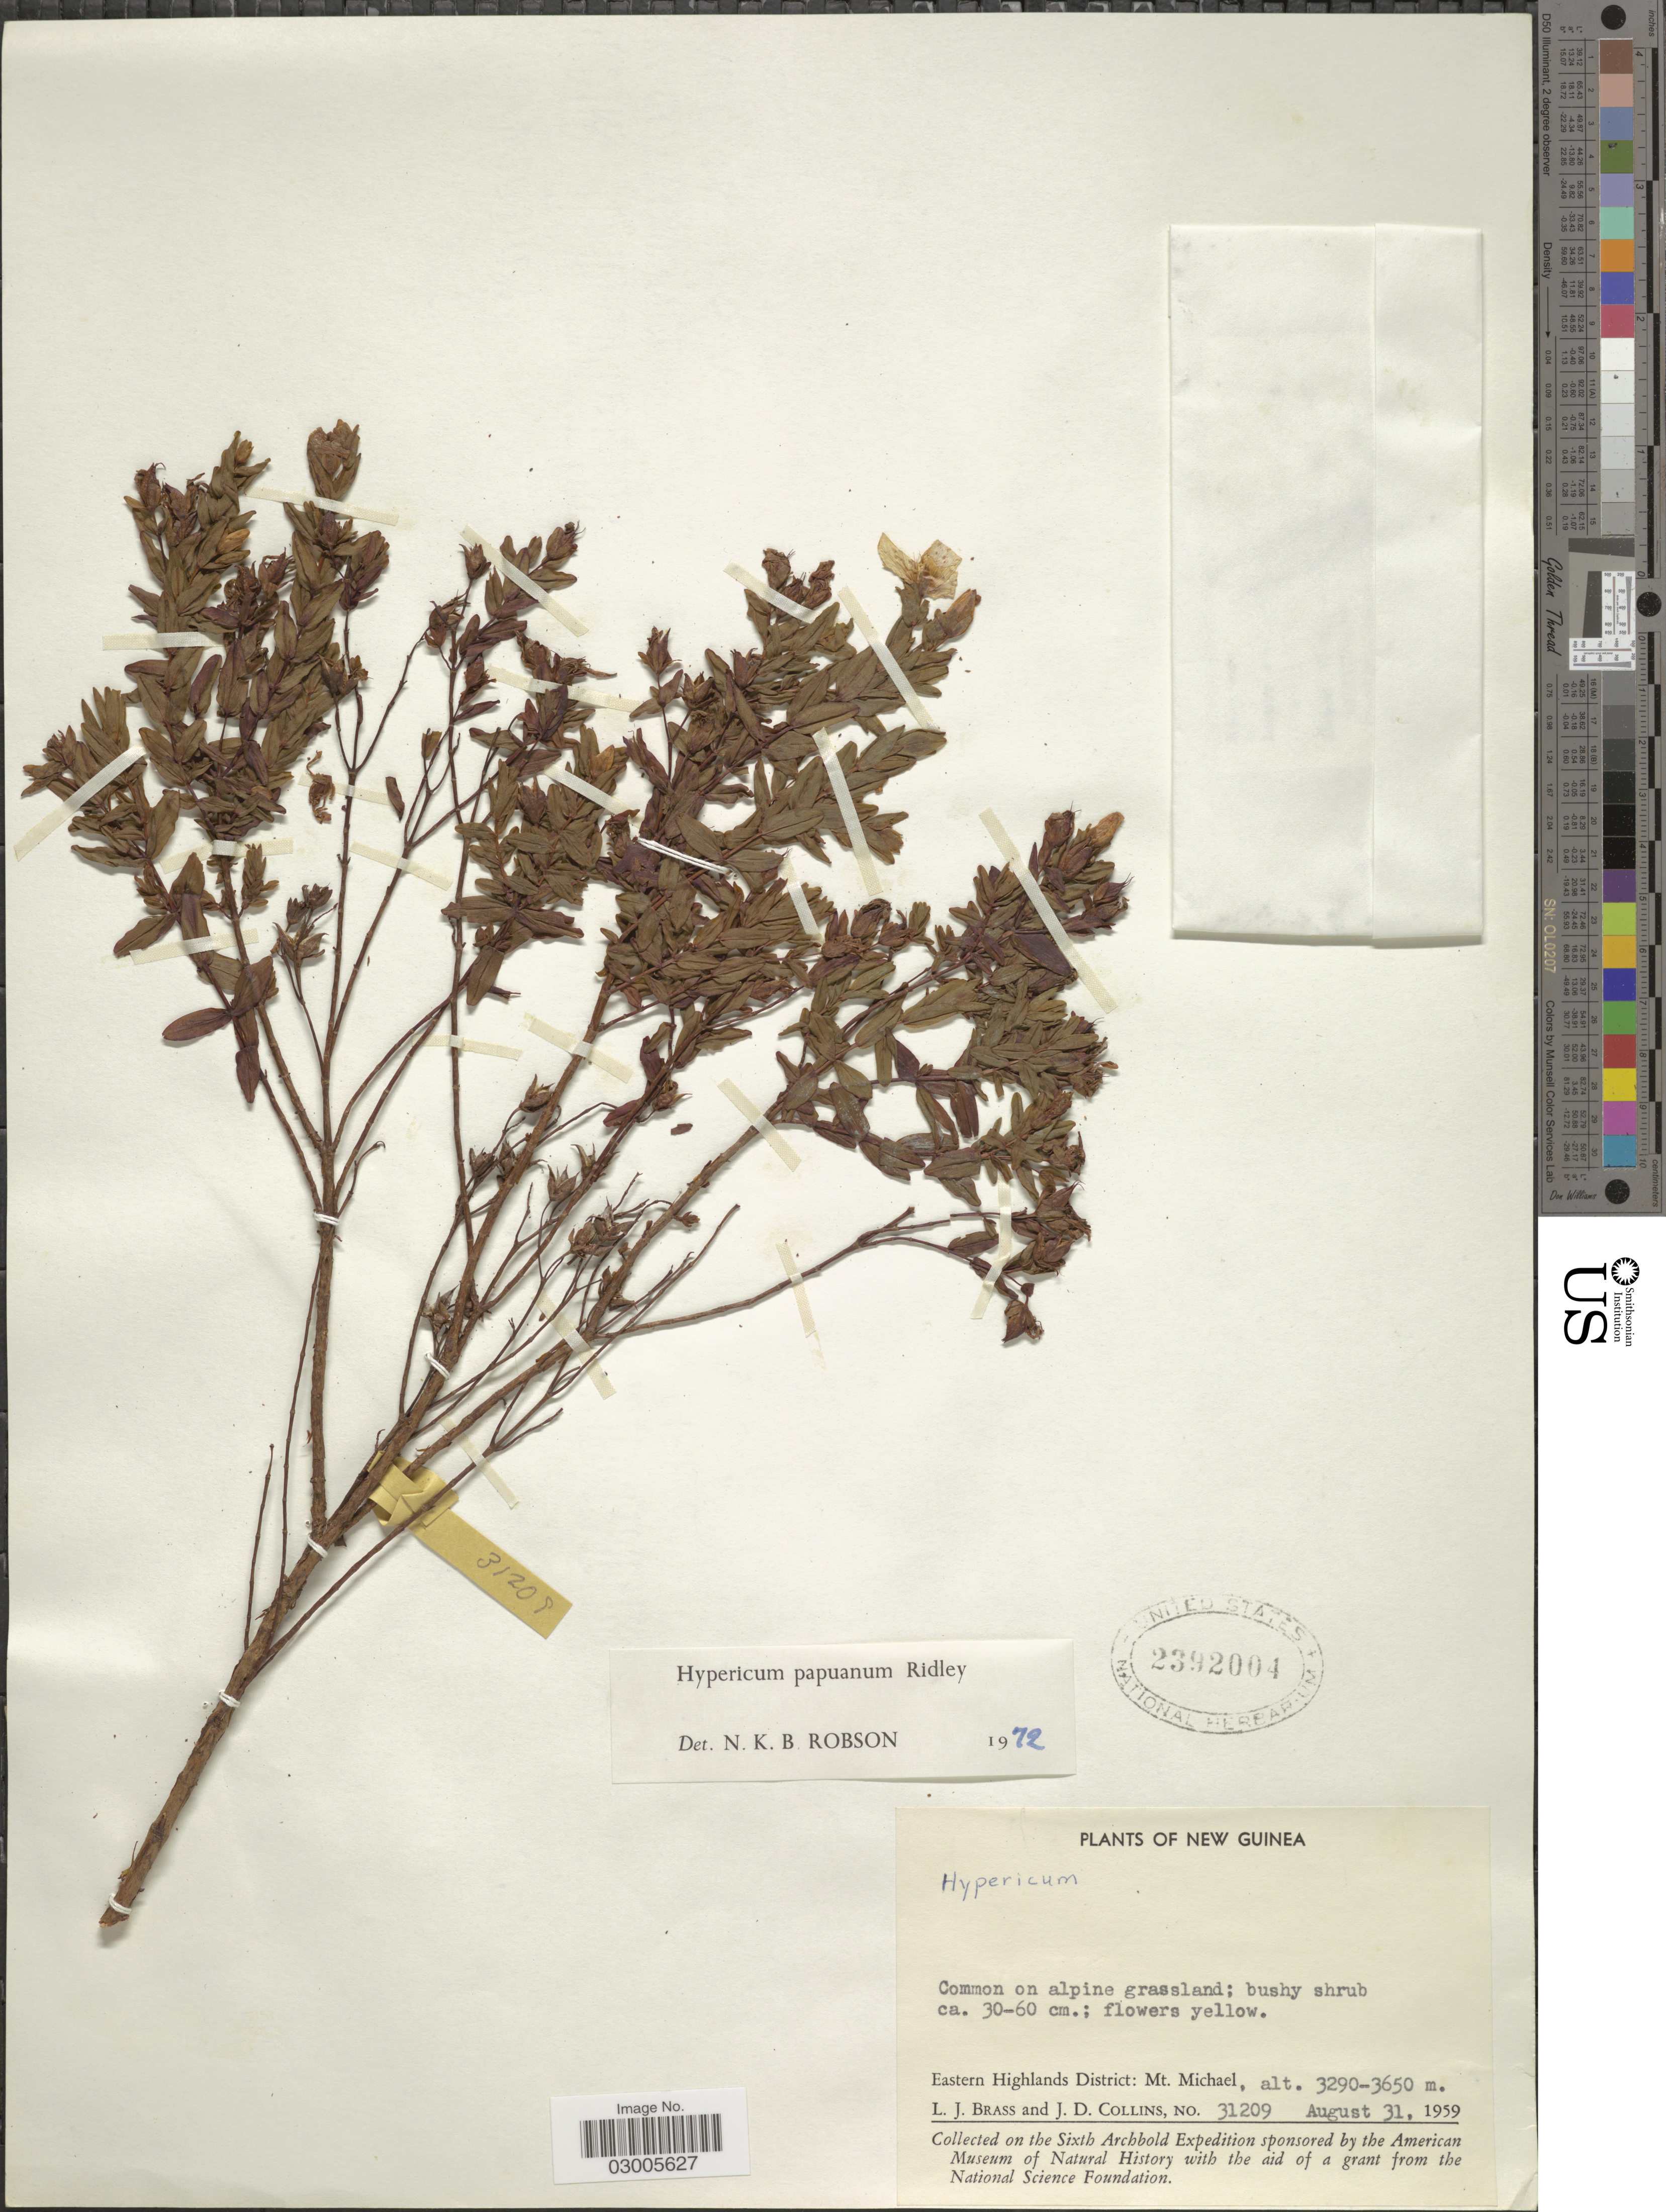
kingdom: Plantae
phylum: Tracheophyta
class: Magnoliopsida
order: Malpighiales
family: Hypericaceae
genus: Hypericum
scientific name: Hypericum papuanum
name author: Ridl.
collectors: L. J. Brass & J. Collins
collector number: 31209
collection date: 1959-08-31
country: Papua New Guinea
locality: New Guinea, Eastern Highlands District: Mt. Michael.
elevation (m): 3290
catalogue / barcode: US 2392004